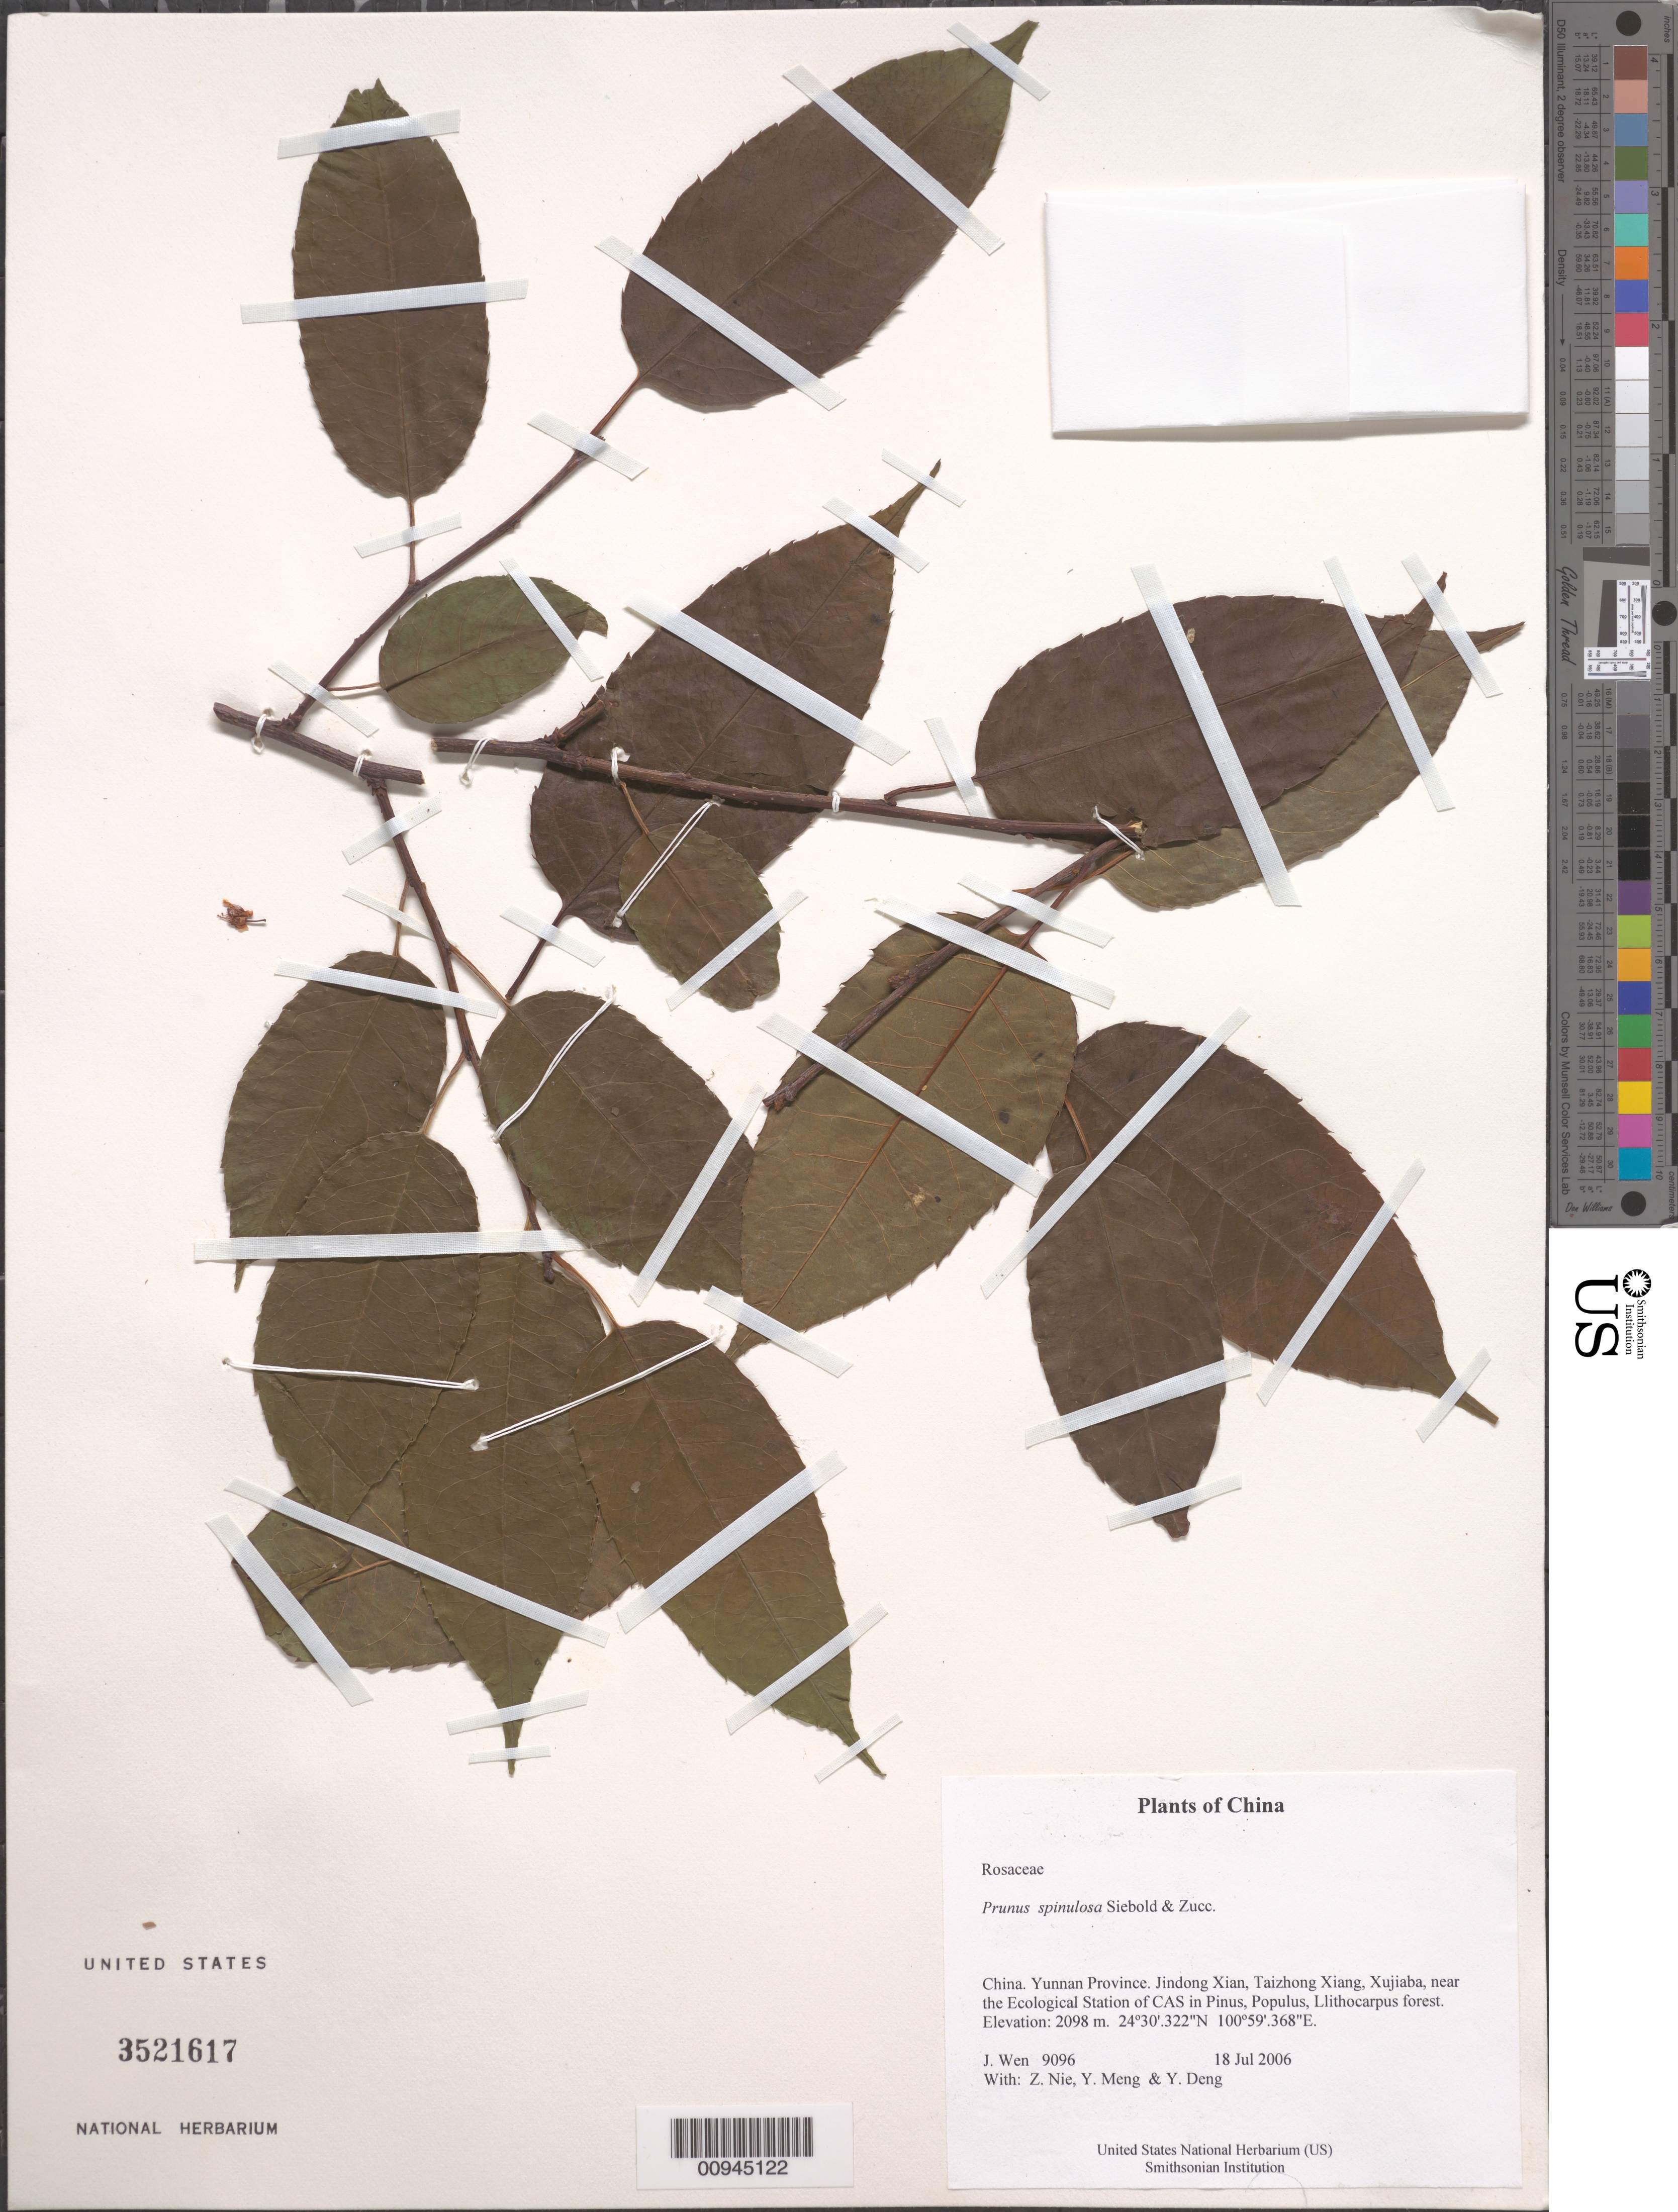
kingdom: Plantae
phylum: Tracheophyta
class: Magnoliopsida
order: Rosales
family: Rosaceae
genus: Prunus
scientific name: Prunus spinulosa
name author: Siebold & Zucc.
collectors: J. Wen, Z. Nie, Y. Meng & Y. Deng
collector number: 9096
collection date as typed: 18 Jul 2006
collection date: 2006-07-18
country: China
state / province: Yunnan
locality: Yunnan Province. Jindong Xian, Taizhong Xiang, Xujiaba, near the Ecological Station of CAS in Pinus, Populus, Llithocarpus forest.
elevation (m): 2098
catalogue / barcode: US 3521617